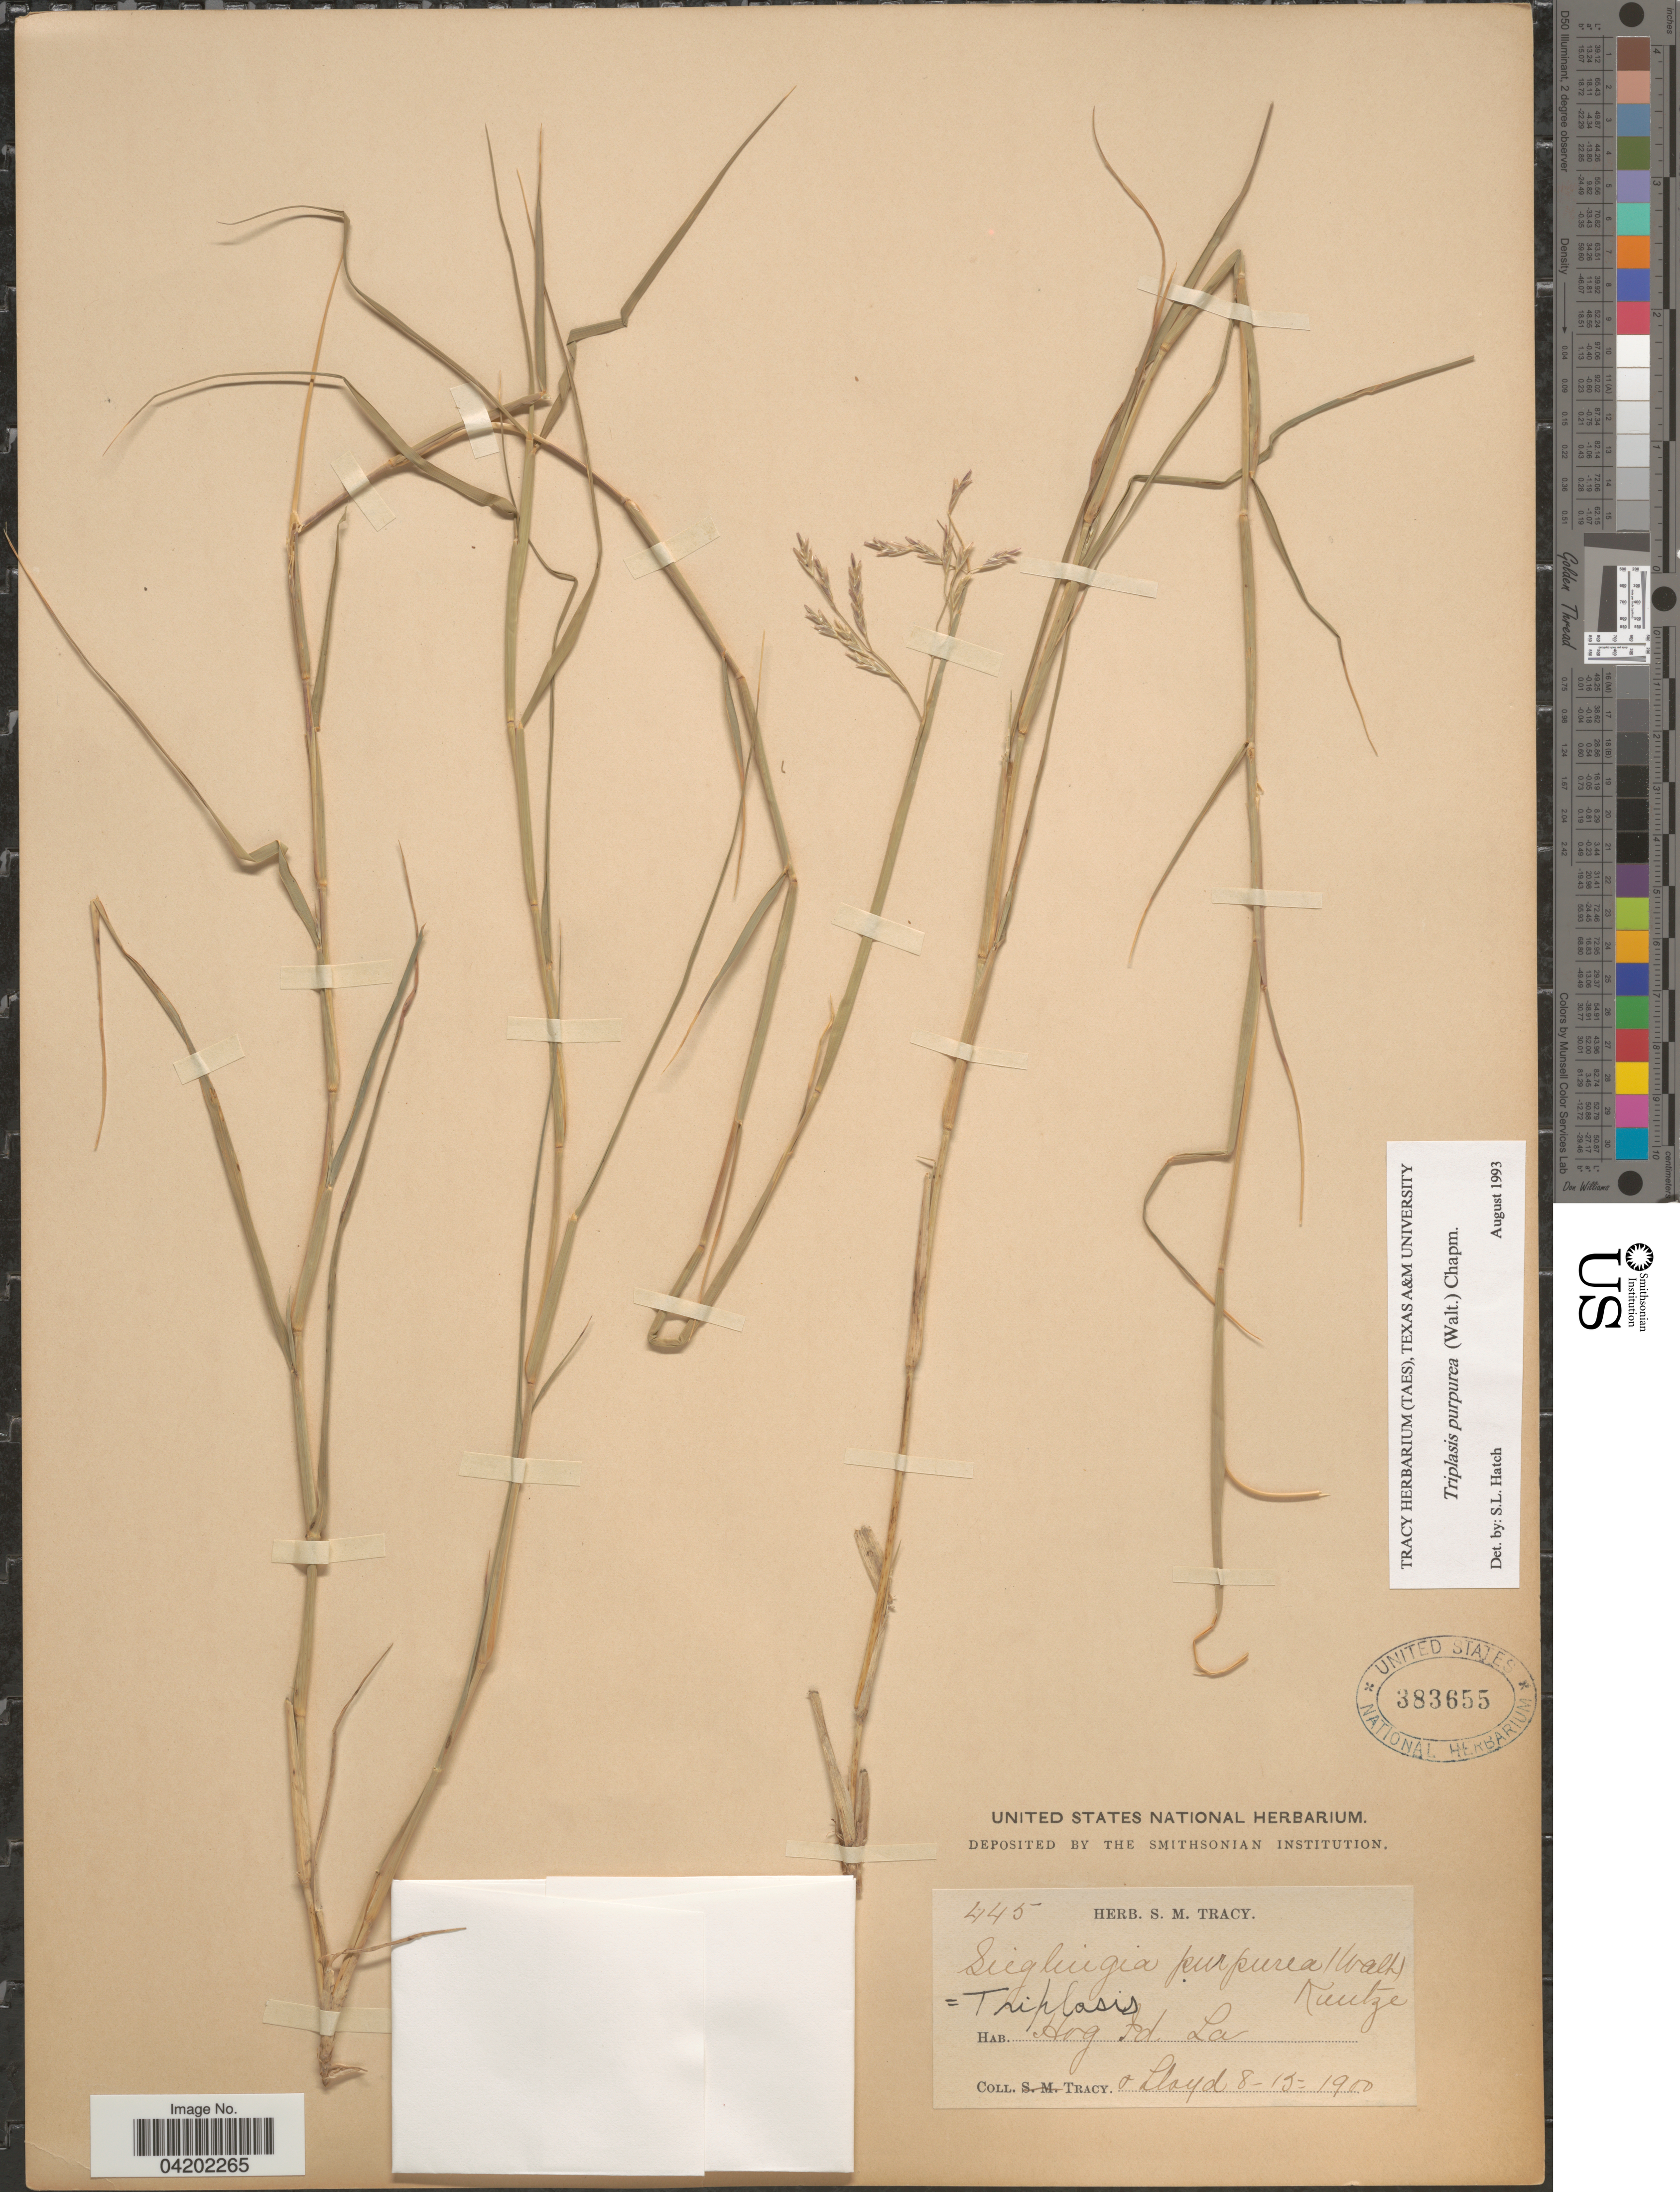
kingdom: Plantae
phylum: Tracheophyta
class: Liliopsida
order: Poales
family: Poaceae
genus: Triplasis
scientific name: Triplasis purpurea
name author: (Walter) Chapm.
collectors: -. Tracy & -- Lloyd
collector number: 445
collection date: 1900-08-13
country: United States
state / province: Louisiana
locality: Hog Id.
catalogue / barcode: US 383655